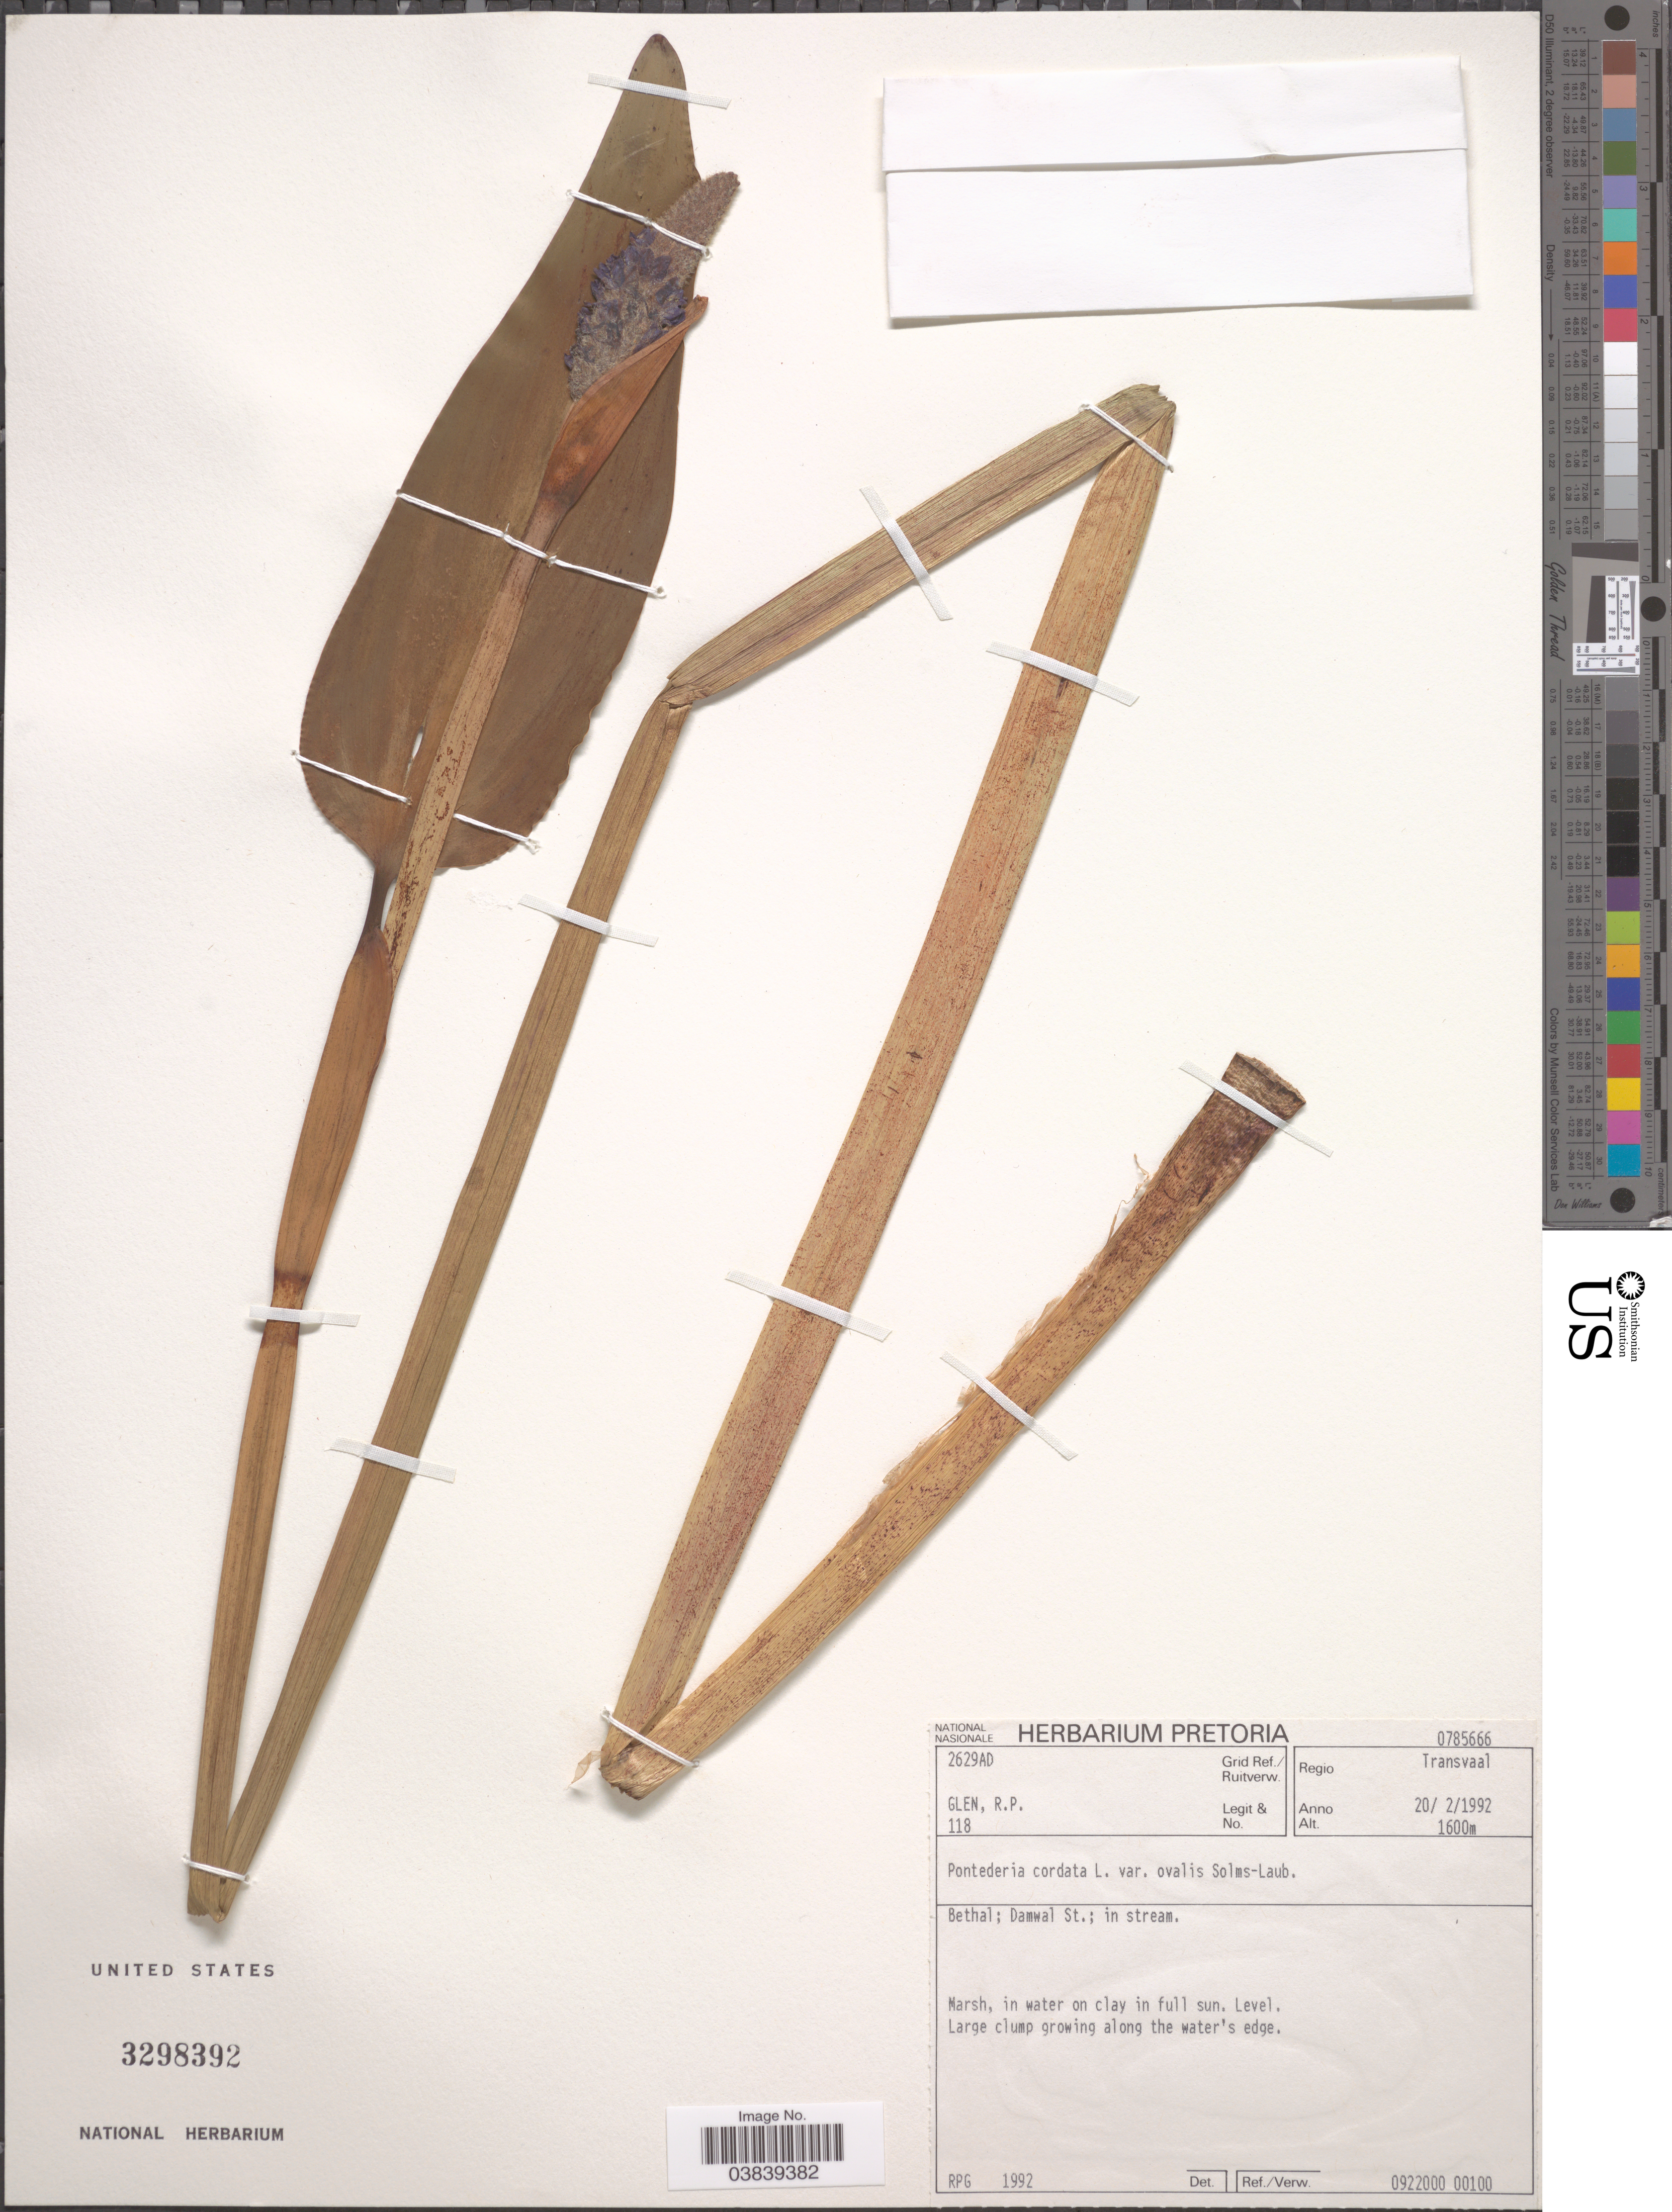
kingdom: Plantae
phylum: Tracheophyta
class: Liliopsida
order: Commelinales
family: Pontederiaceae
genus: Pontederia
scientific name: Pontederia sp.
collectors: R. Glen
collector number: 118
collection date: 1992-02-20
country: South Africa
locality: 2629AD Grid Ref./Ruitview. Regio Transvaal. Bethal; Damwal St.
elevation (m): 1600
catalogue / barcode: US 3298392